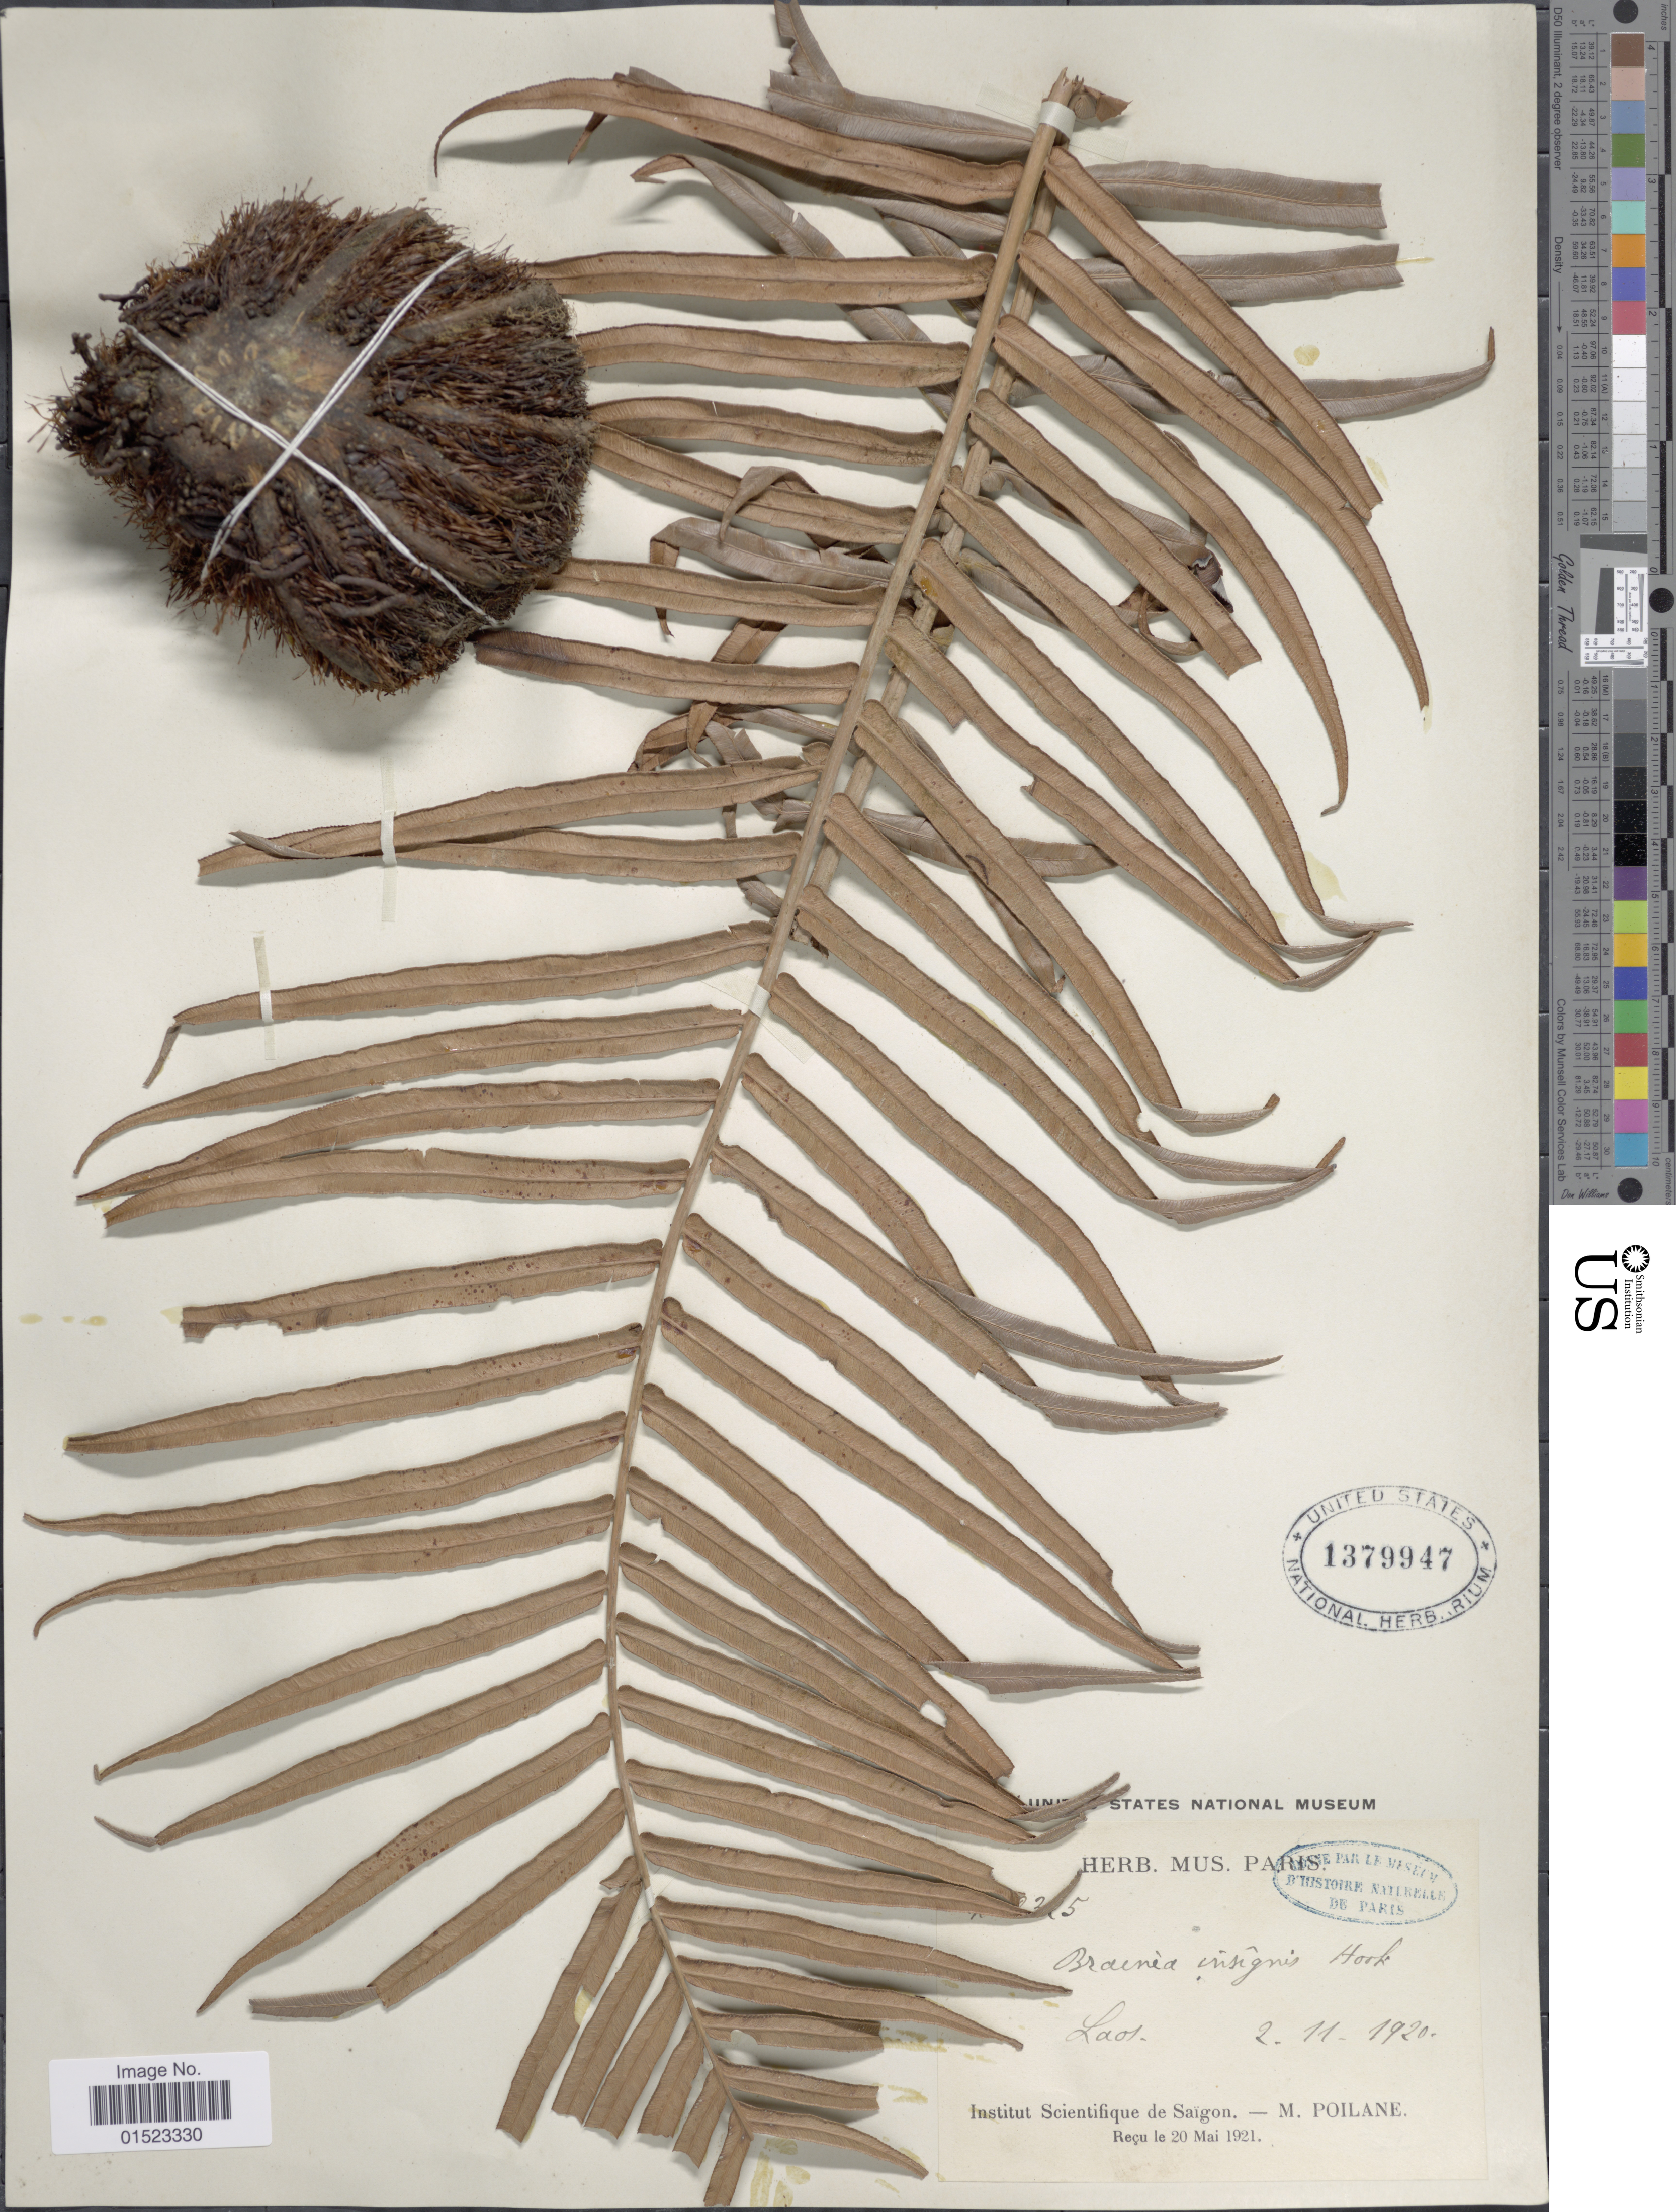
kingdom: Plantae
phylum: Tracheophyta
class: Polypodiopsida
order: Polypodiales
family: Blechnaceae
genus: Brainea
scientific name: Brainea insignis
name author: (Hook.) J. Sm.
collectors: E. Poilane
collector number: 25*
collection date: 1920-11-02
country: Laos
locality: Laos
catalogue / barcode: US 1379947